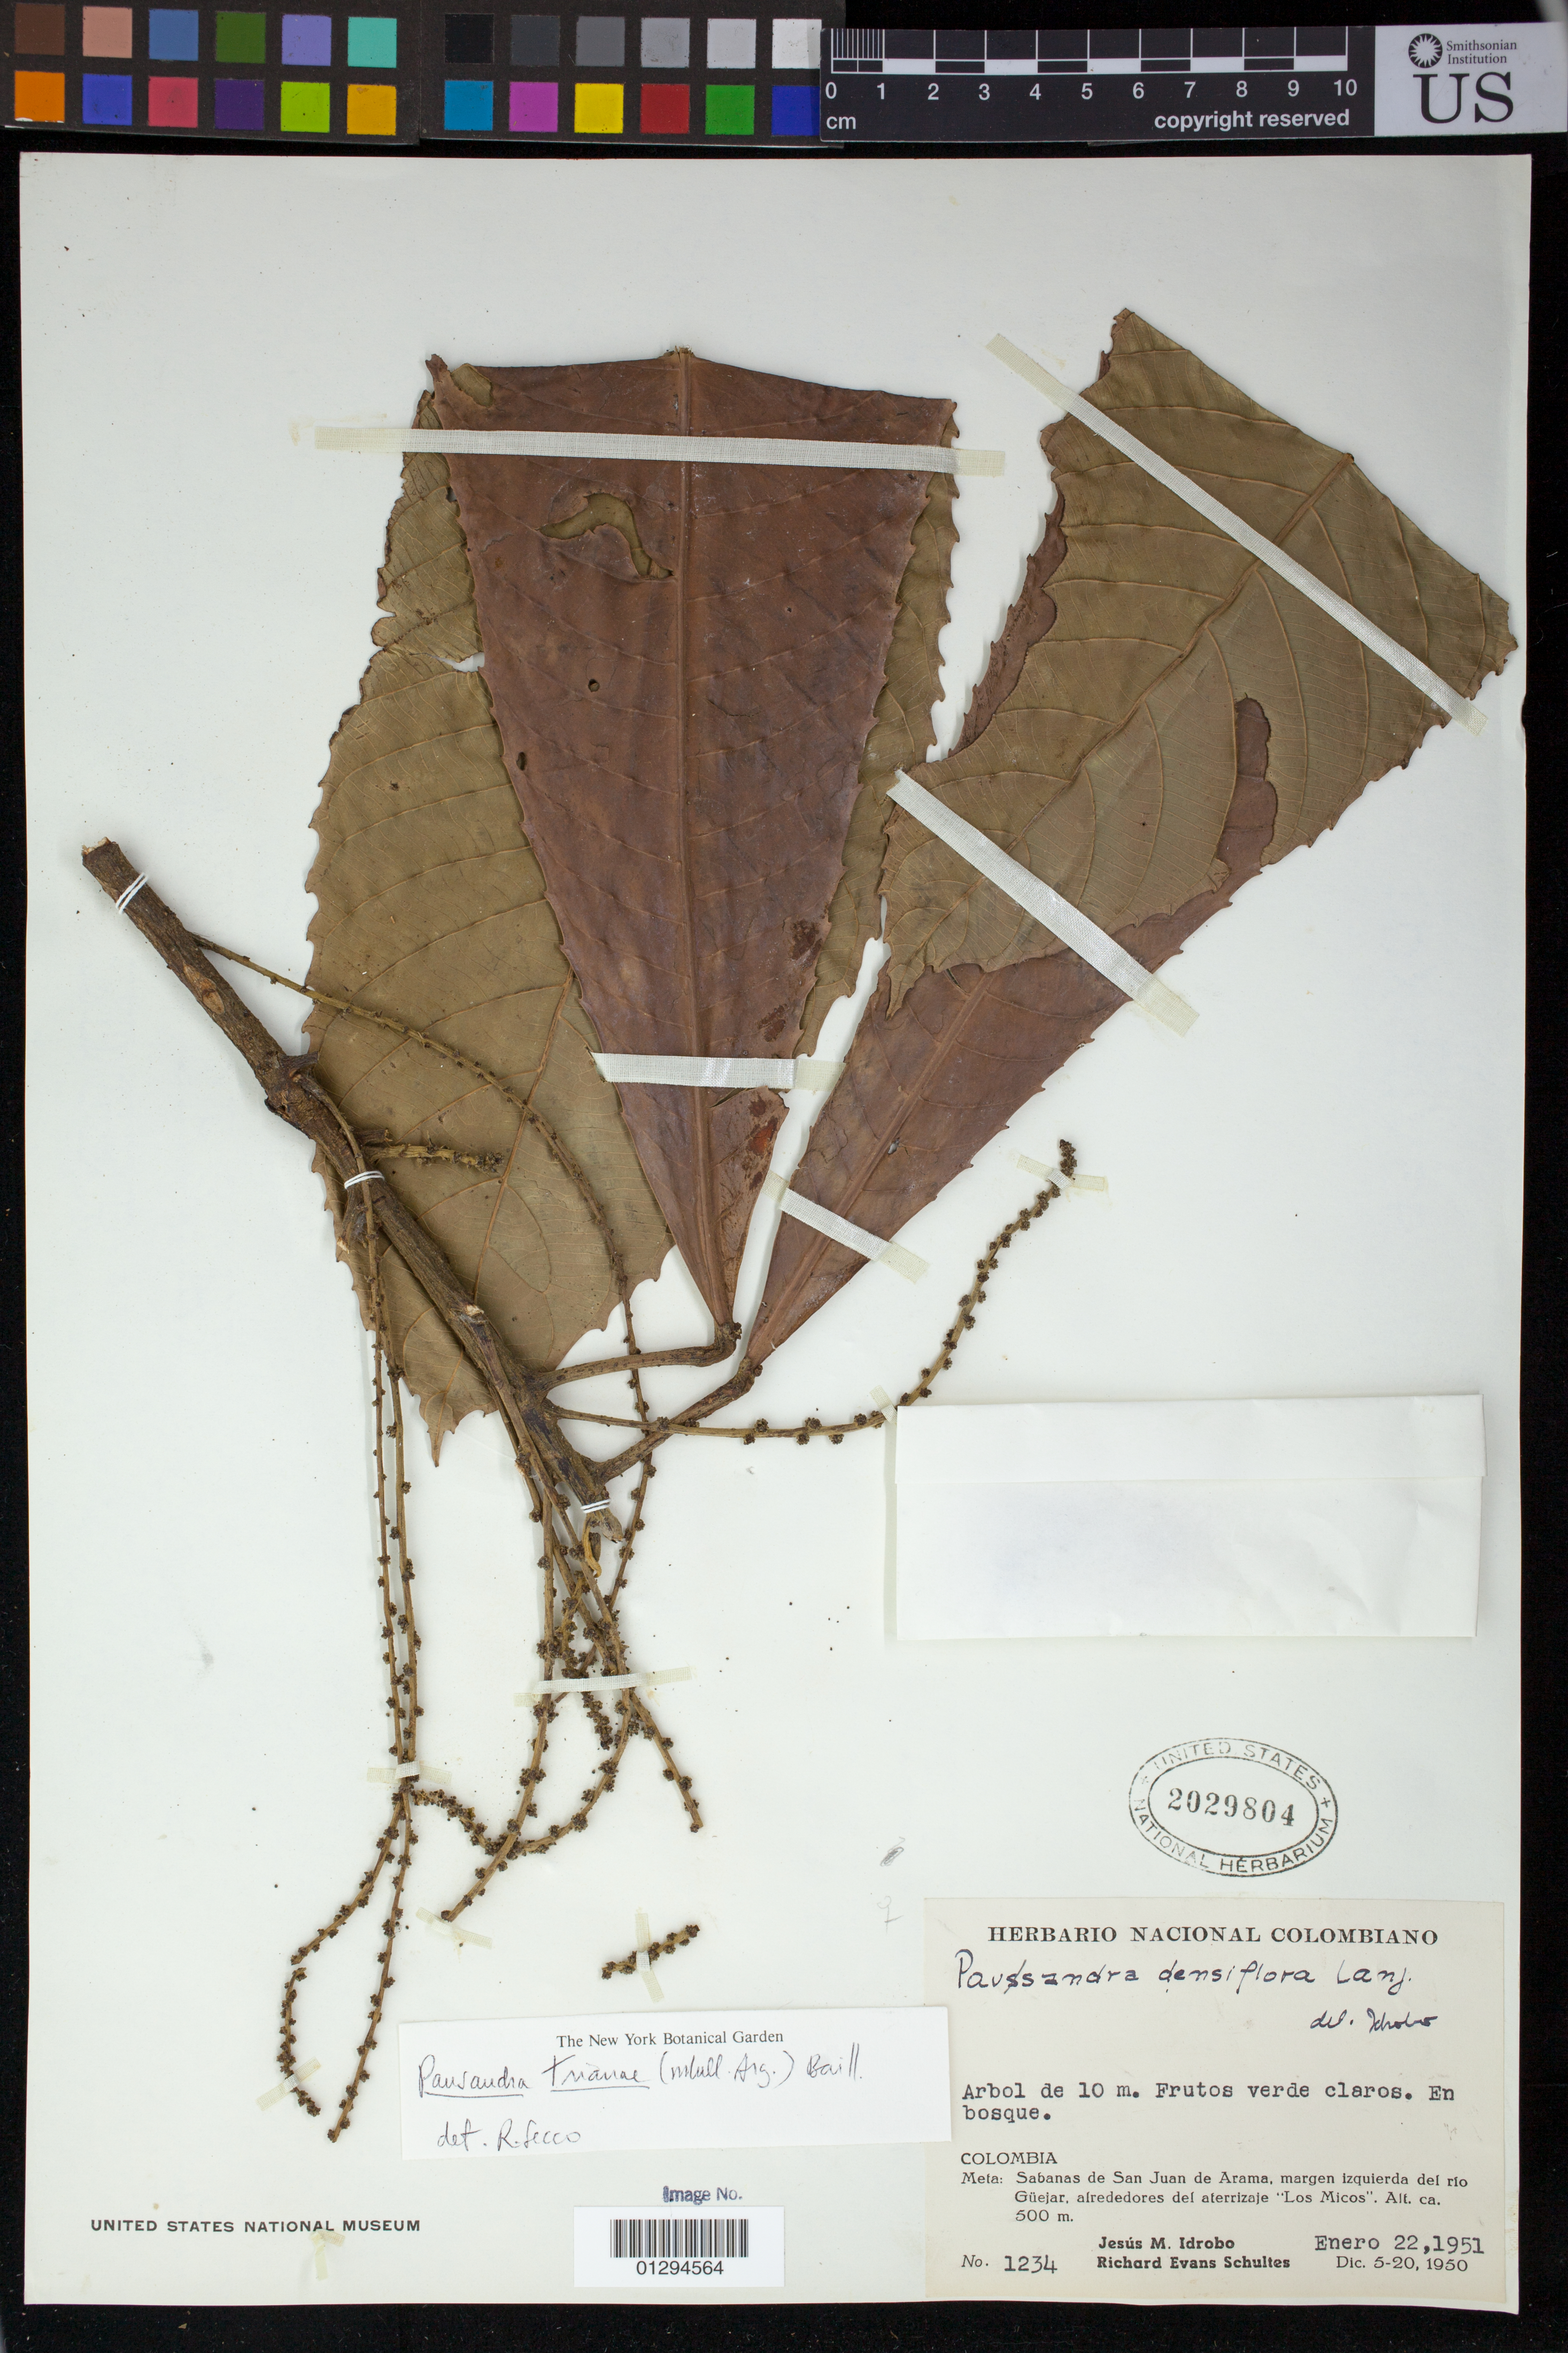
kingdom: Plantae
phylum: Tracheophyta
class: Magnoliopsida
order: Malpighiales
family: Euphorbiaceae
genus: Pausandra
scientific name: Pausandra trianae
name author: (Müll. Arg.) Baill.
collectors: J. M. Idrobo & R. E. Schultes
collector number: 1234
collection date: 1951-01-22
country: Colombia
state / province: Meta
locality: Sabanas de San Juan de Arama, margen Izquierda del rio Guejar, airededores del aterrizaje "Los Micos".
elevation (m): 500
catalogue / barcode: US 2029804